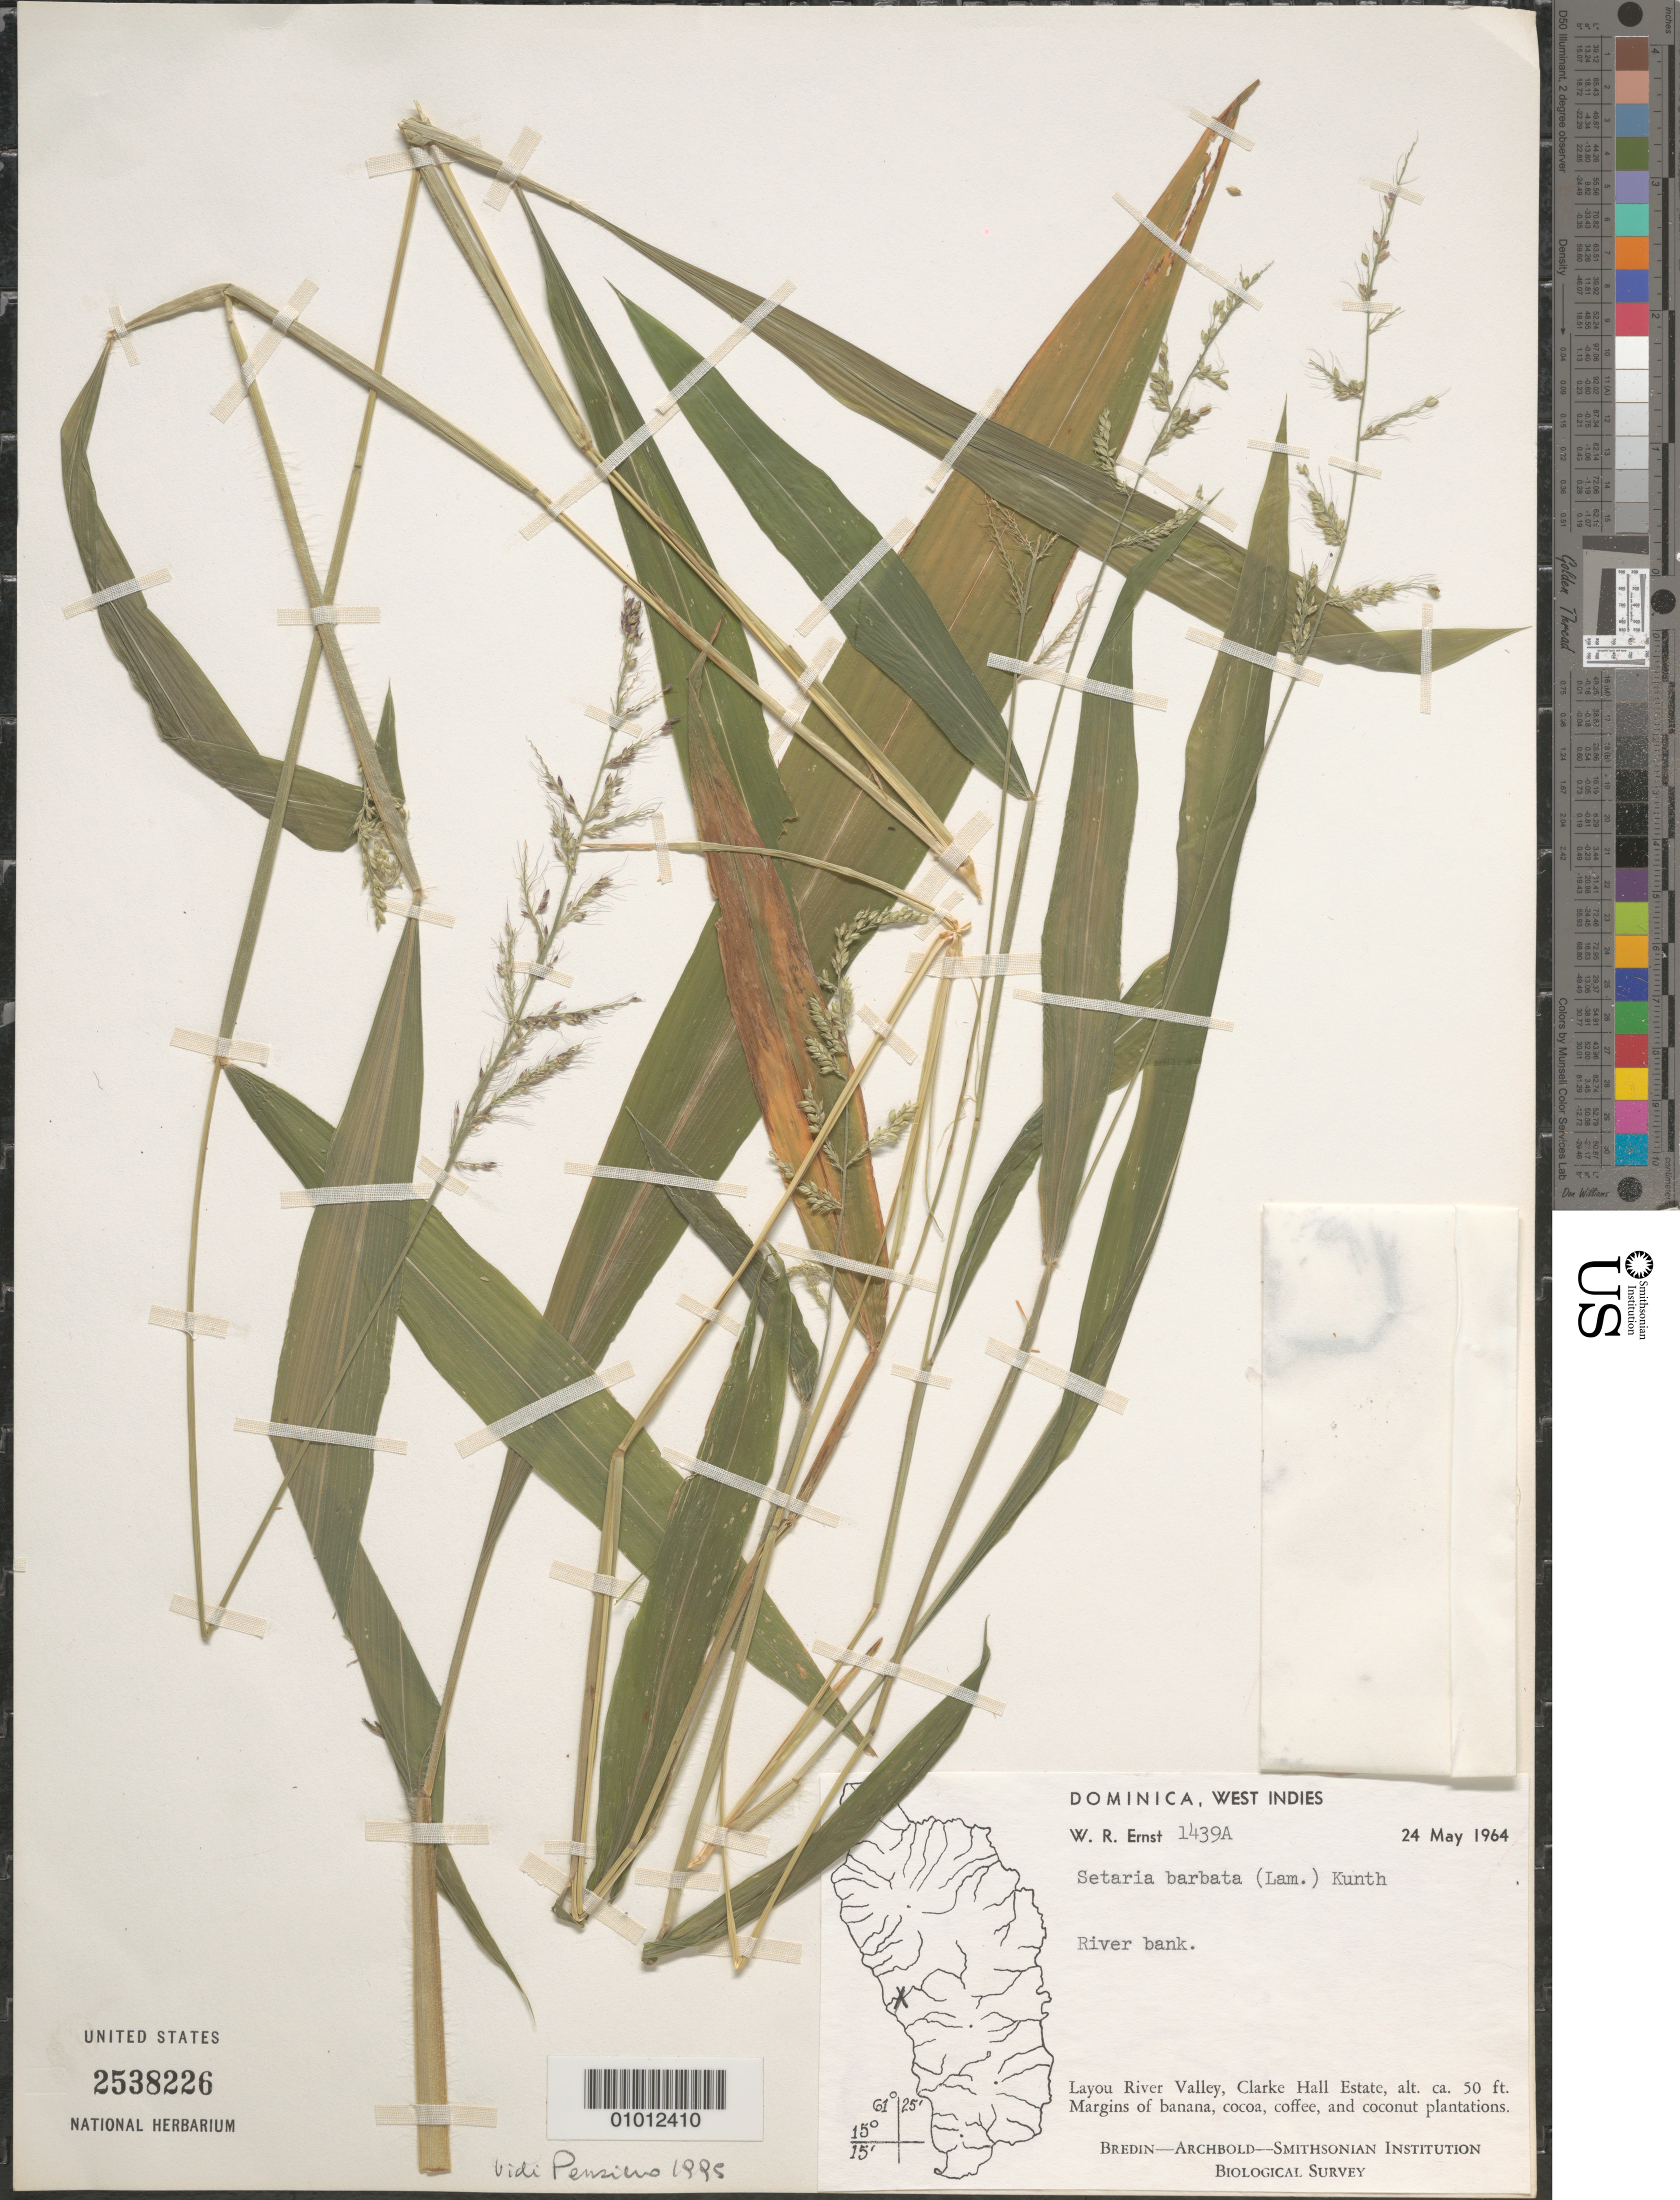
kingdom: Plantae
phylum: Tracheophyta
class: Liliopsida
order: Poales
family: Poaceae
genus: Setaria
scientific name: Setaria barbata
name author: (Lam.) Kunth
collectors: W. R. Ernst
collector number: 1439A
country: Dominica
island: Dominica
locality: Layou River Valley, Clarke Hall Estate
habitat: River bank, margins of banana, cocoa, coffee and coconut plantations.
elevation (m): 15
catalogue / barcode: US 2538226